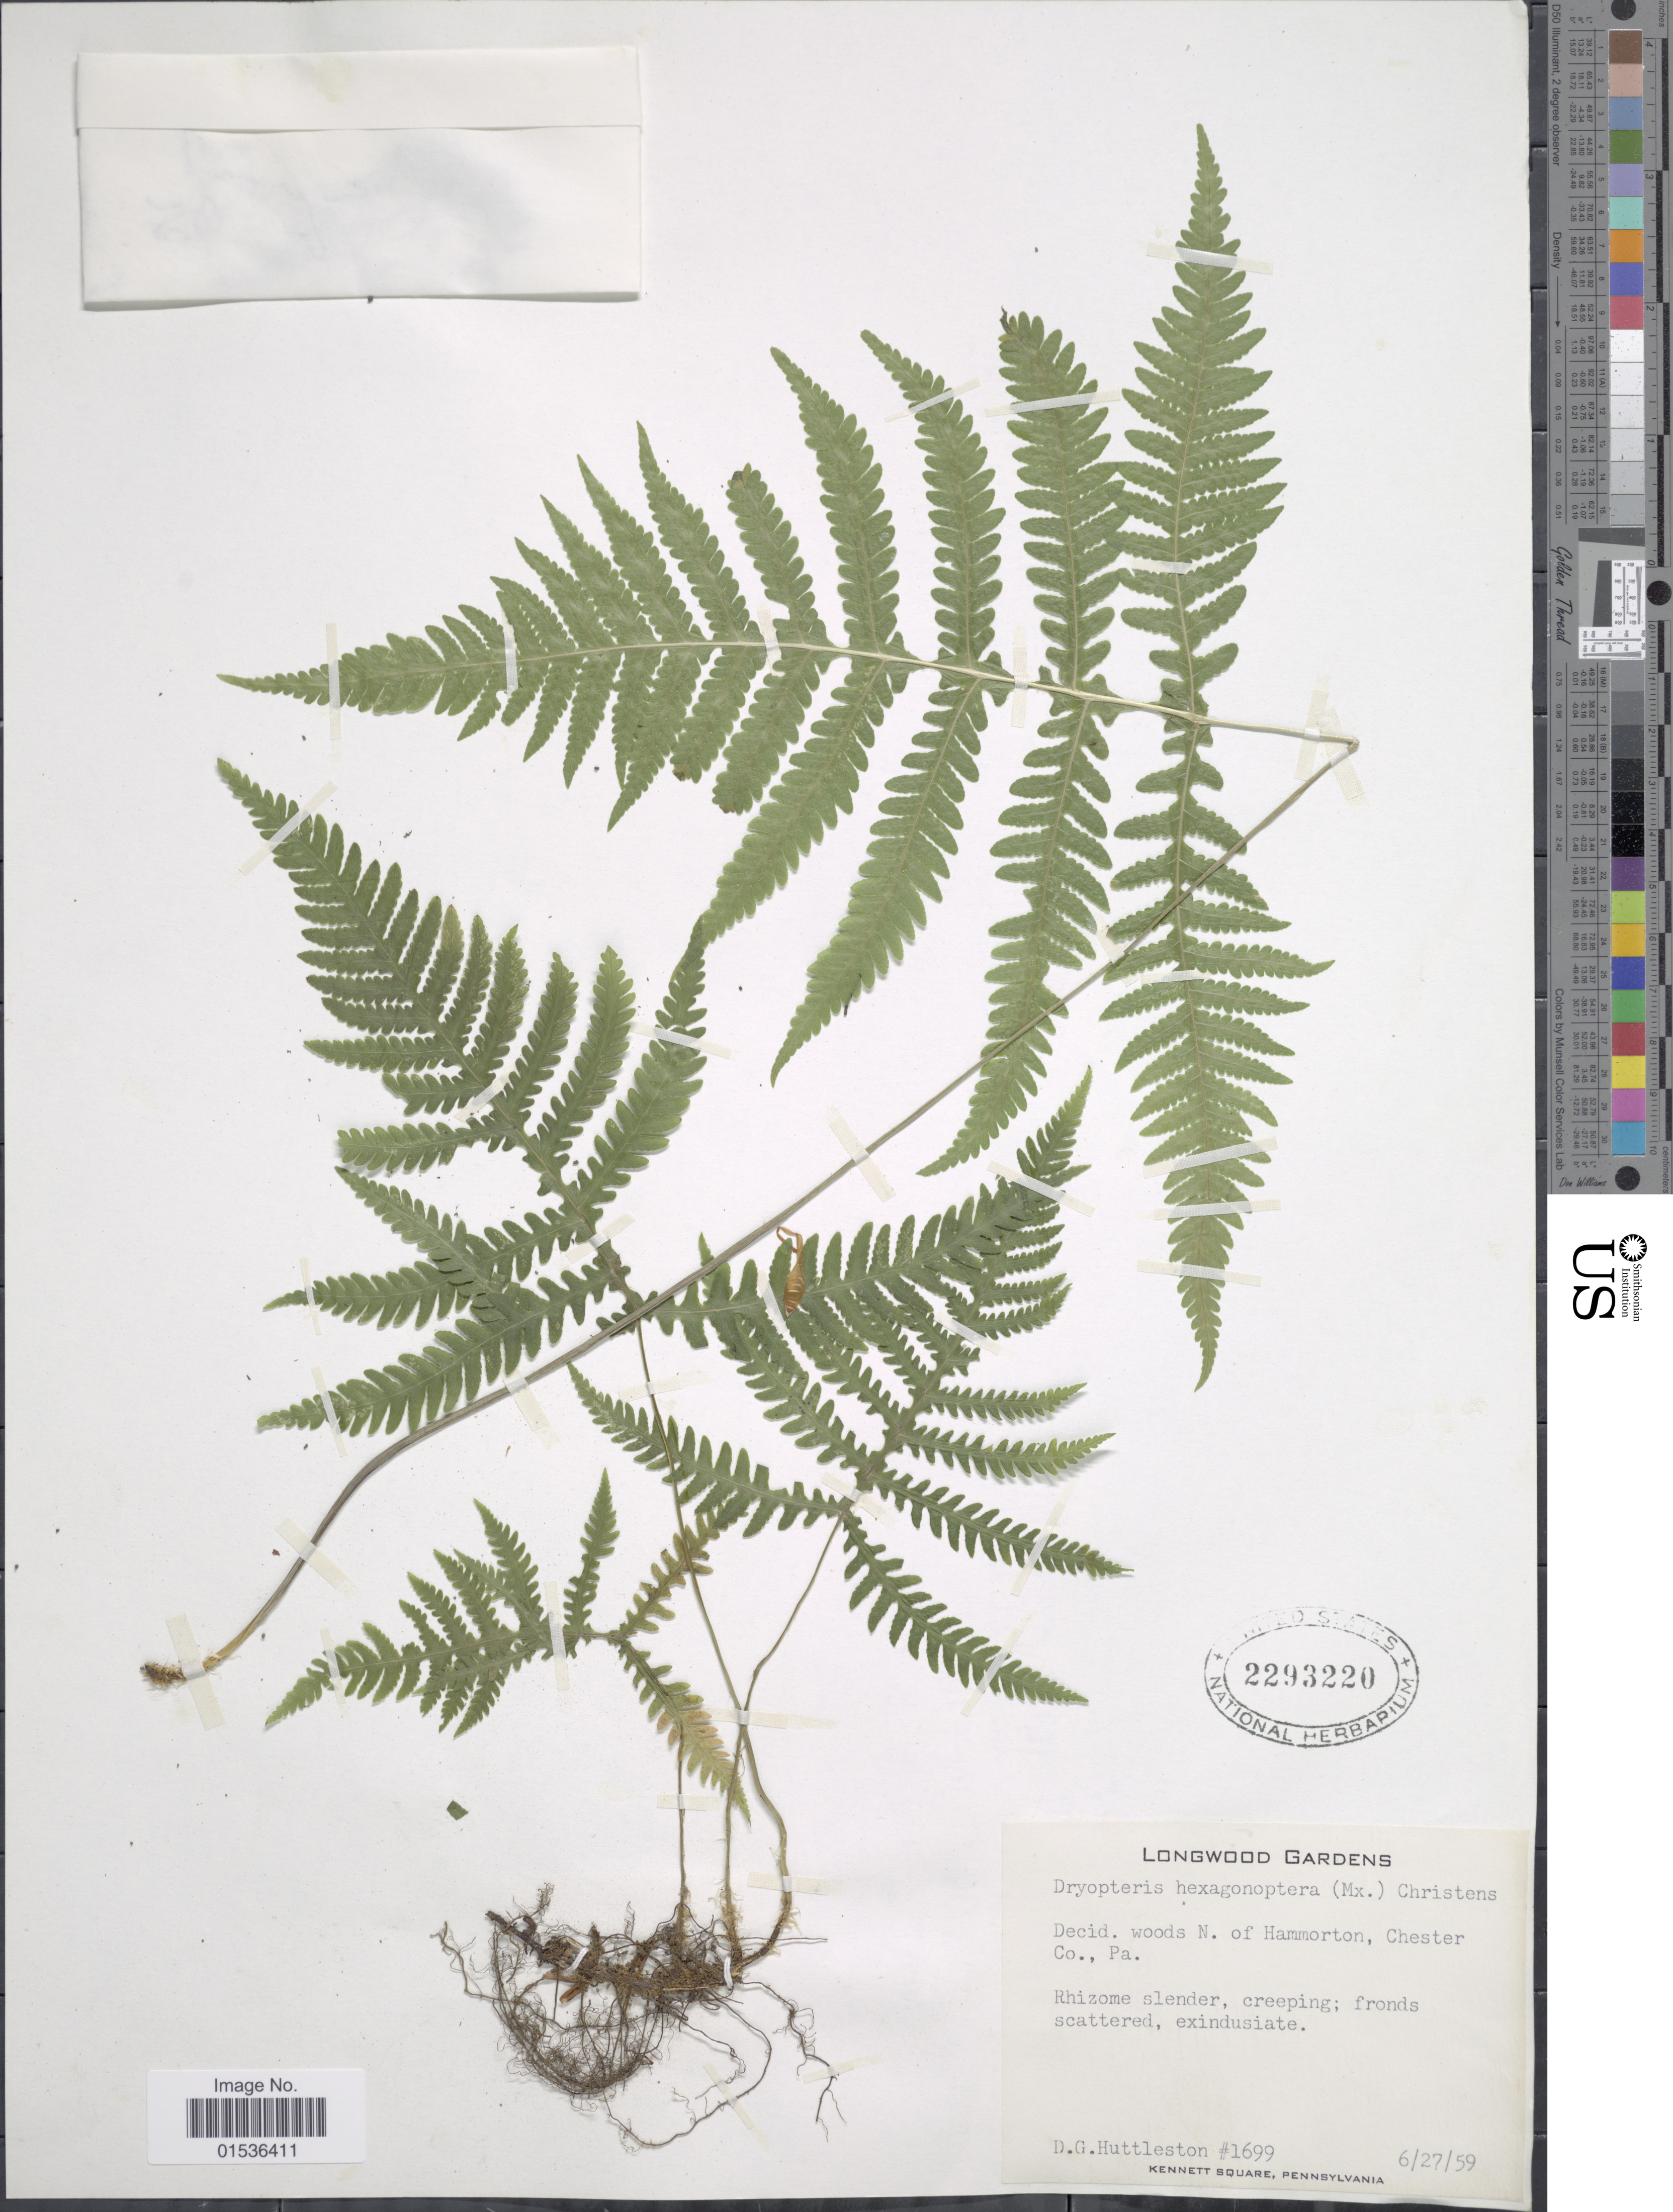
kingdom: Plantae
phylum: Tracheophyta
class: Polypodiopsida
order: Polypodiales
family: Thelypteridaceae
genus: Phegopteris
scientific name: Phegopteris hexagonoptera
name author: (Michx.) Fée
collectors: D. G. Huttleston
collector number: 1699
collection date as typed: Transcribed d/m/y: 27/6/59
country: United States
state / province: Pennsylvania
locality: Longwood Gardens, Decid. woods. N. of Hammorton, Chester Co, Pa.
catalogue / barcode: US 2293220